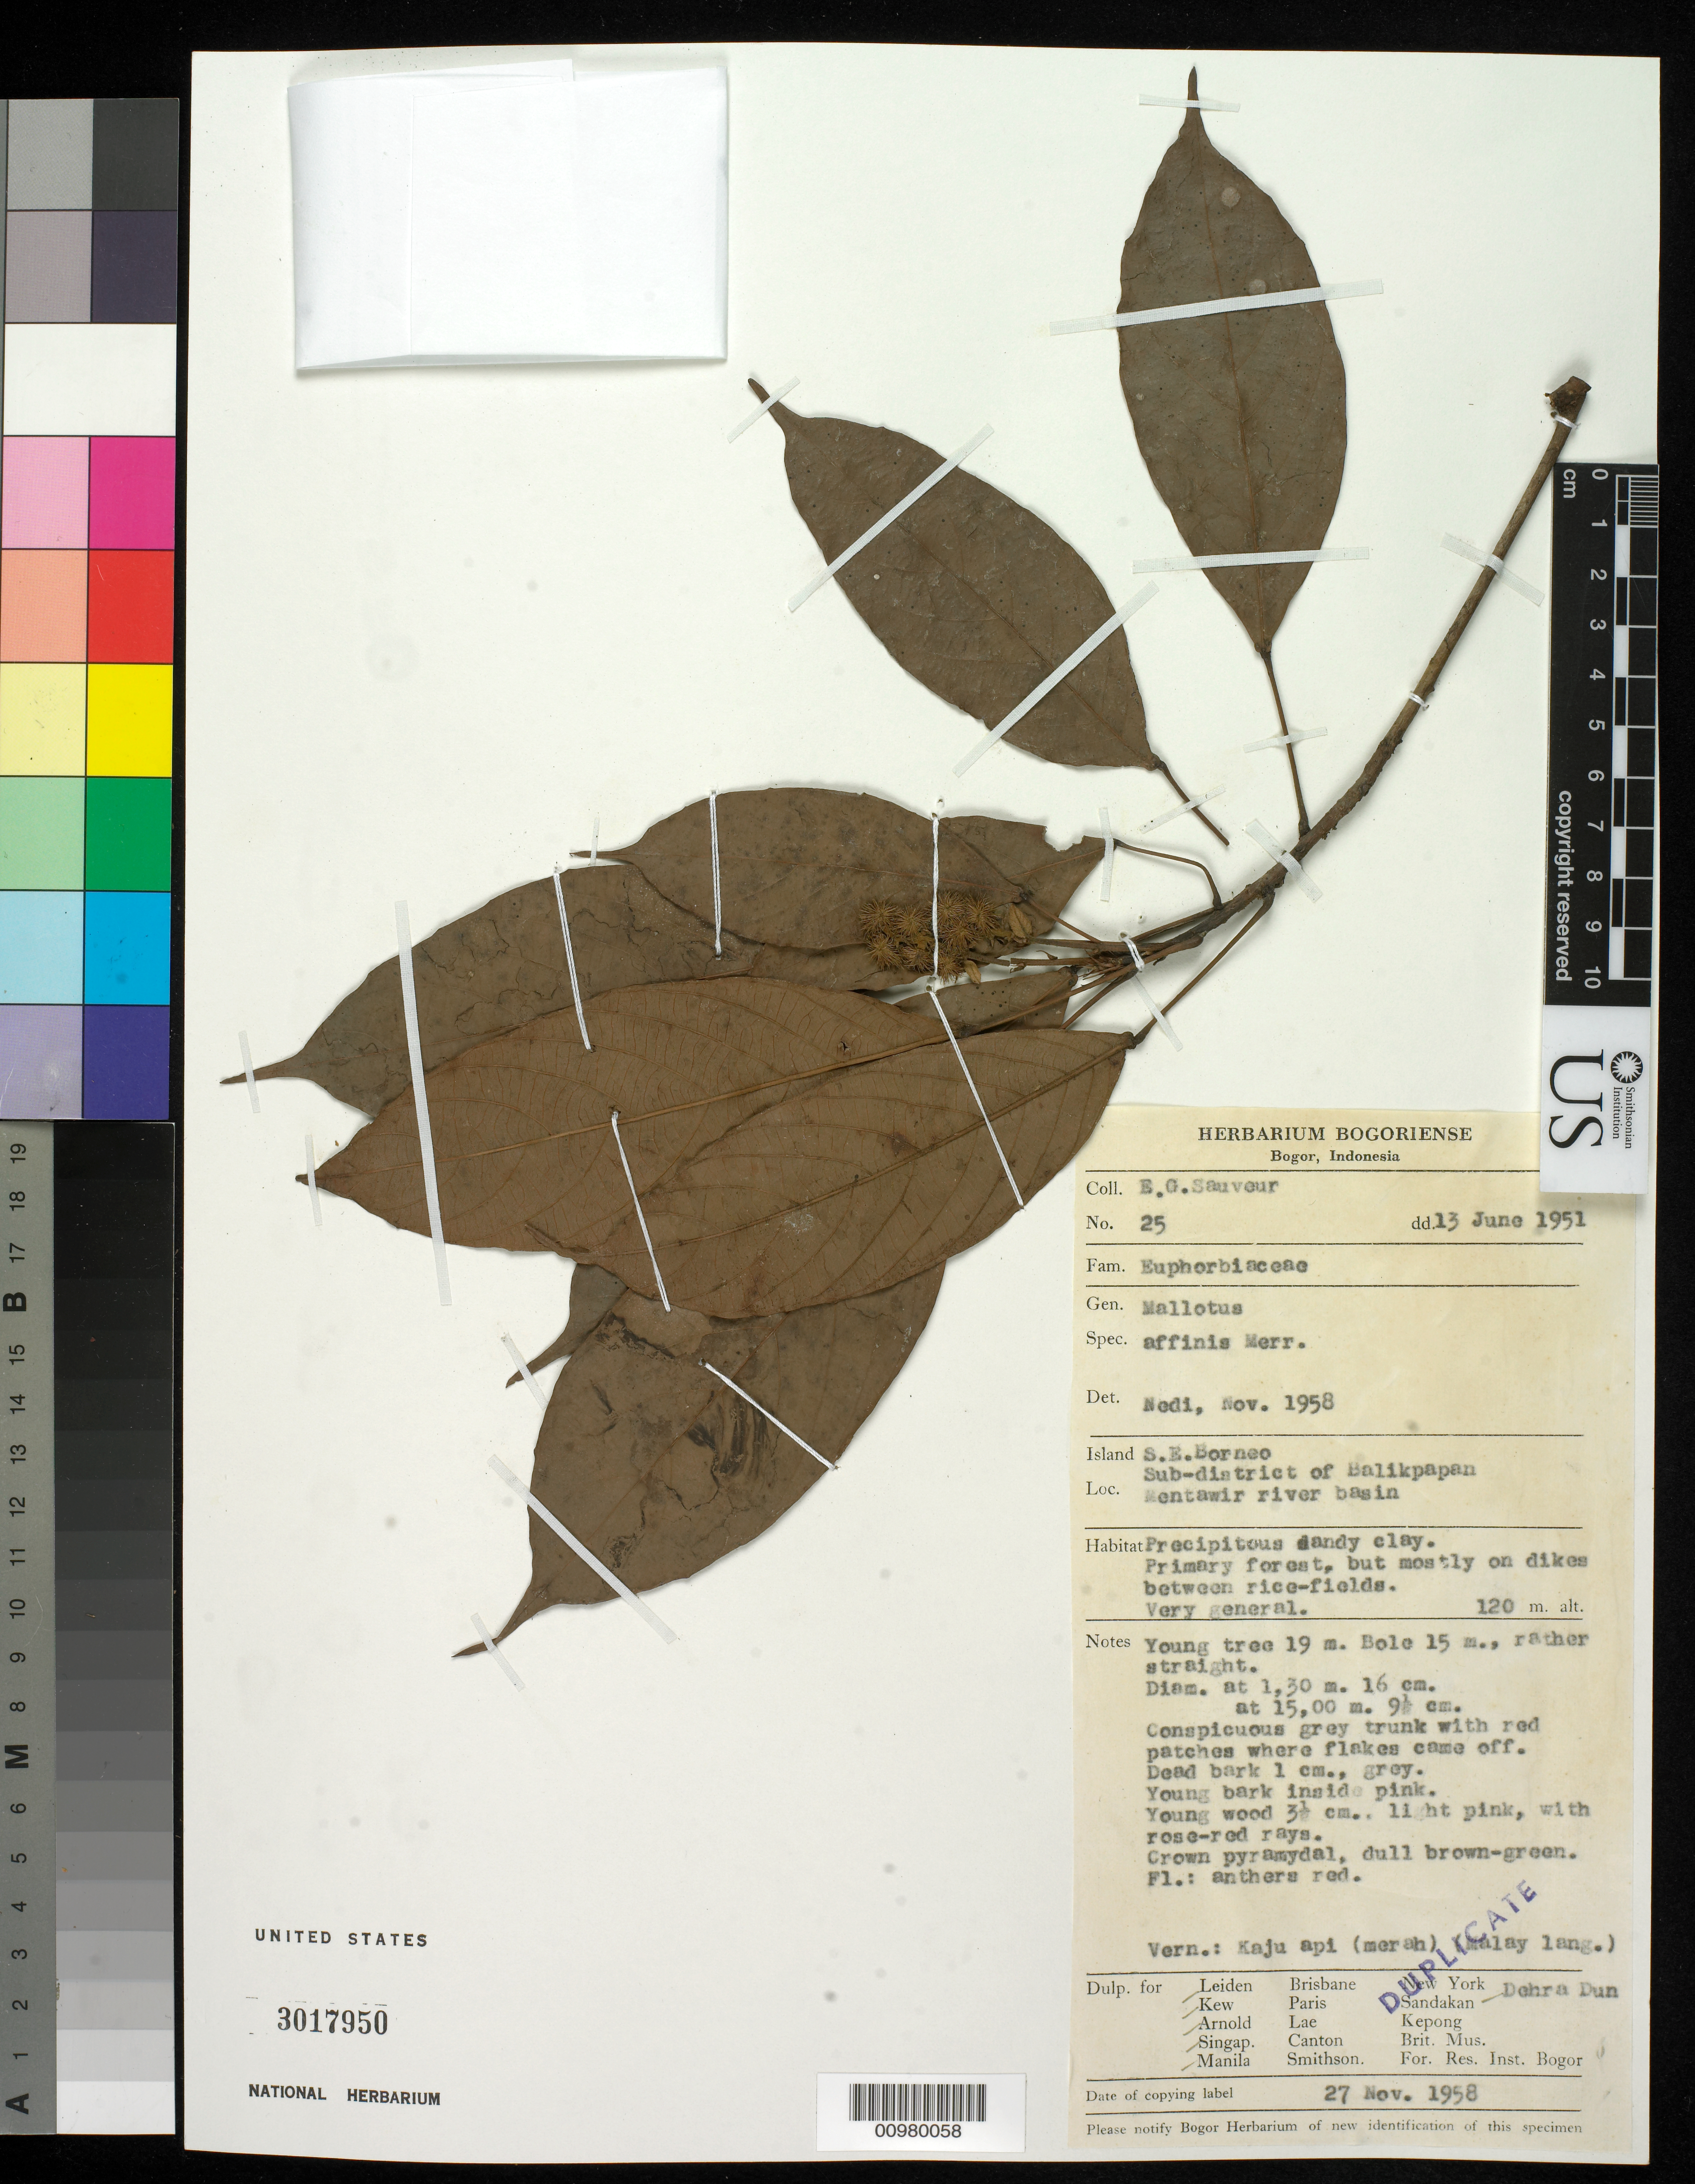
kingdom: Plantae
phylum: Tracheophyta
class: Magnoliopsida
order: Malpighiales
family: Euphorbiaceae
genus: Mallotus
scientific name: Mallotus affinis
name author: Merr.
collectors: E.G. Sauveur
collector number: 25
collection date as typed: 13 Jun 1951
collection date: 1951-06-13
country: Indonesia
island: Borneo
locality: Subdistrict of Balikpapan, Mentawir river basin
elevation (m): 120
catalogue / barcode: US 3017950